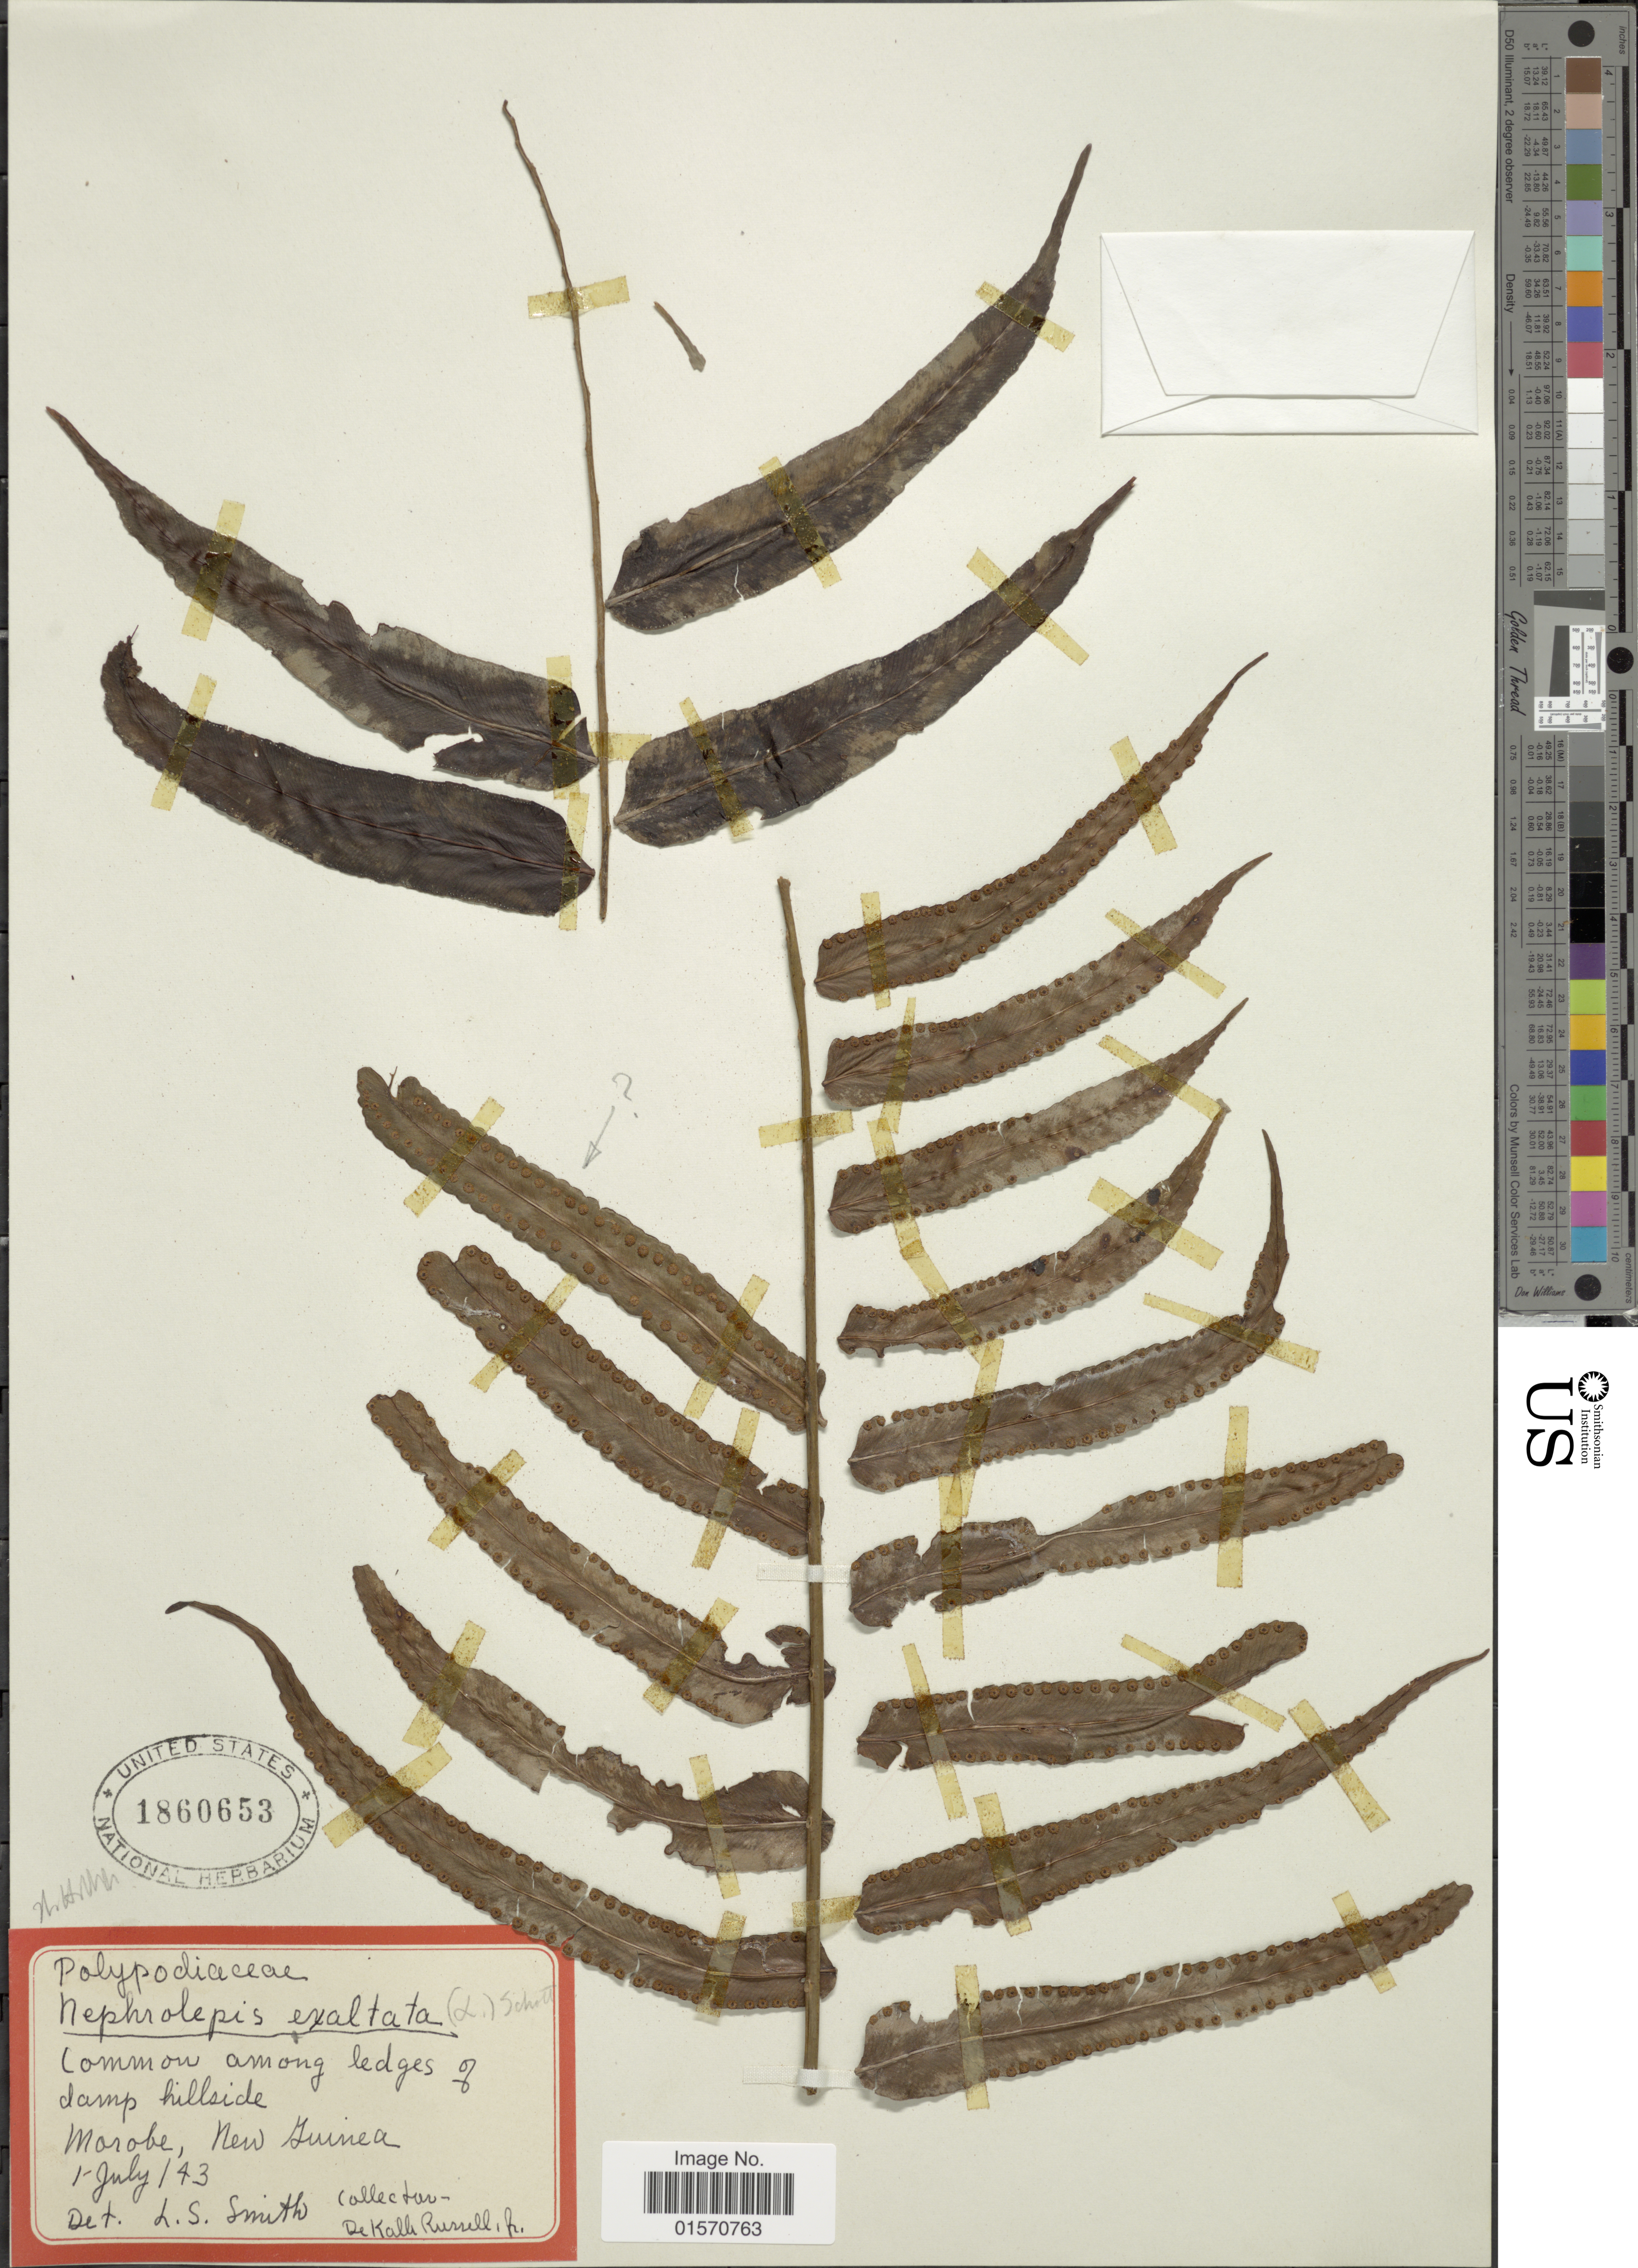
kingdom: Plantae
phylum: Tracheophyta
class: Polypodiopsida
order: Polypodiales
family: Nephrolepidaceae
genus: Nephrolepis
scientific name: Nephrolepis saligna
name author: Cav.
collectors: D. K. Russell Jr.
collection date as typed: i july 143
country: Papua New Guinea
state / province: Morobe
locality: New Guinea.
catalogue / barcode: US 1860653